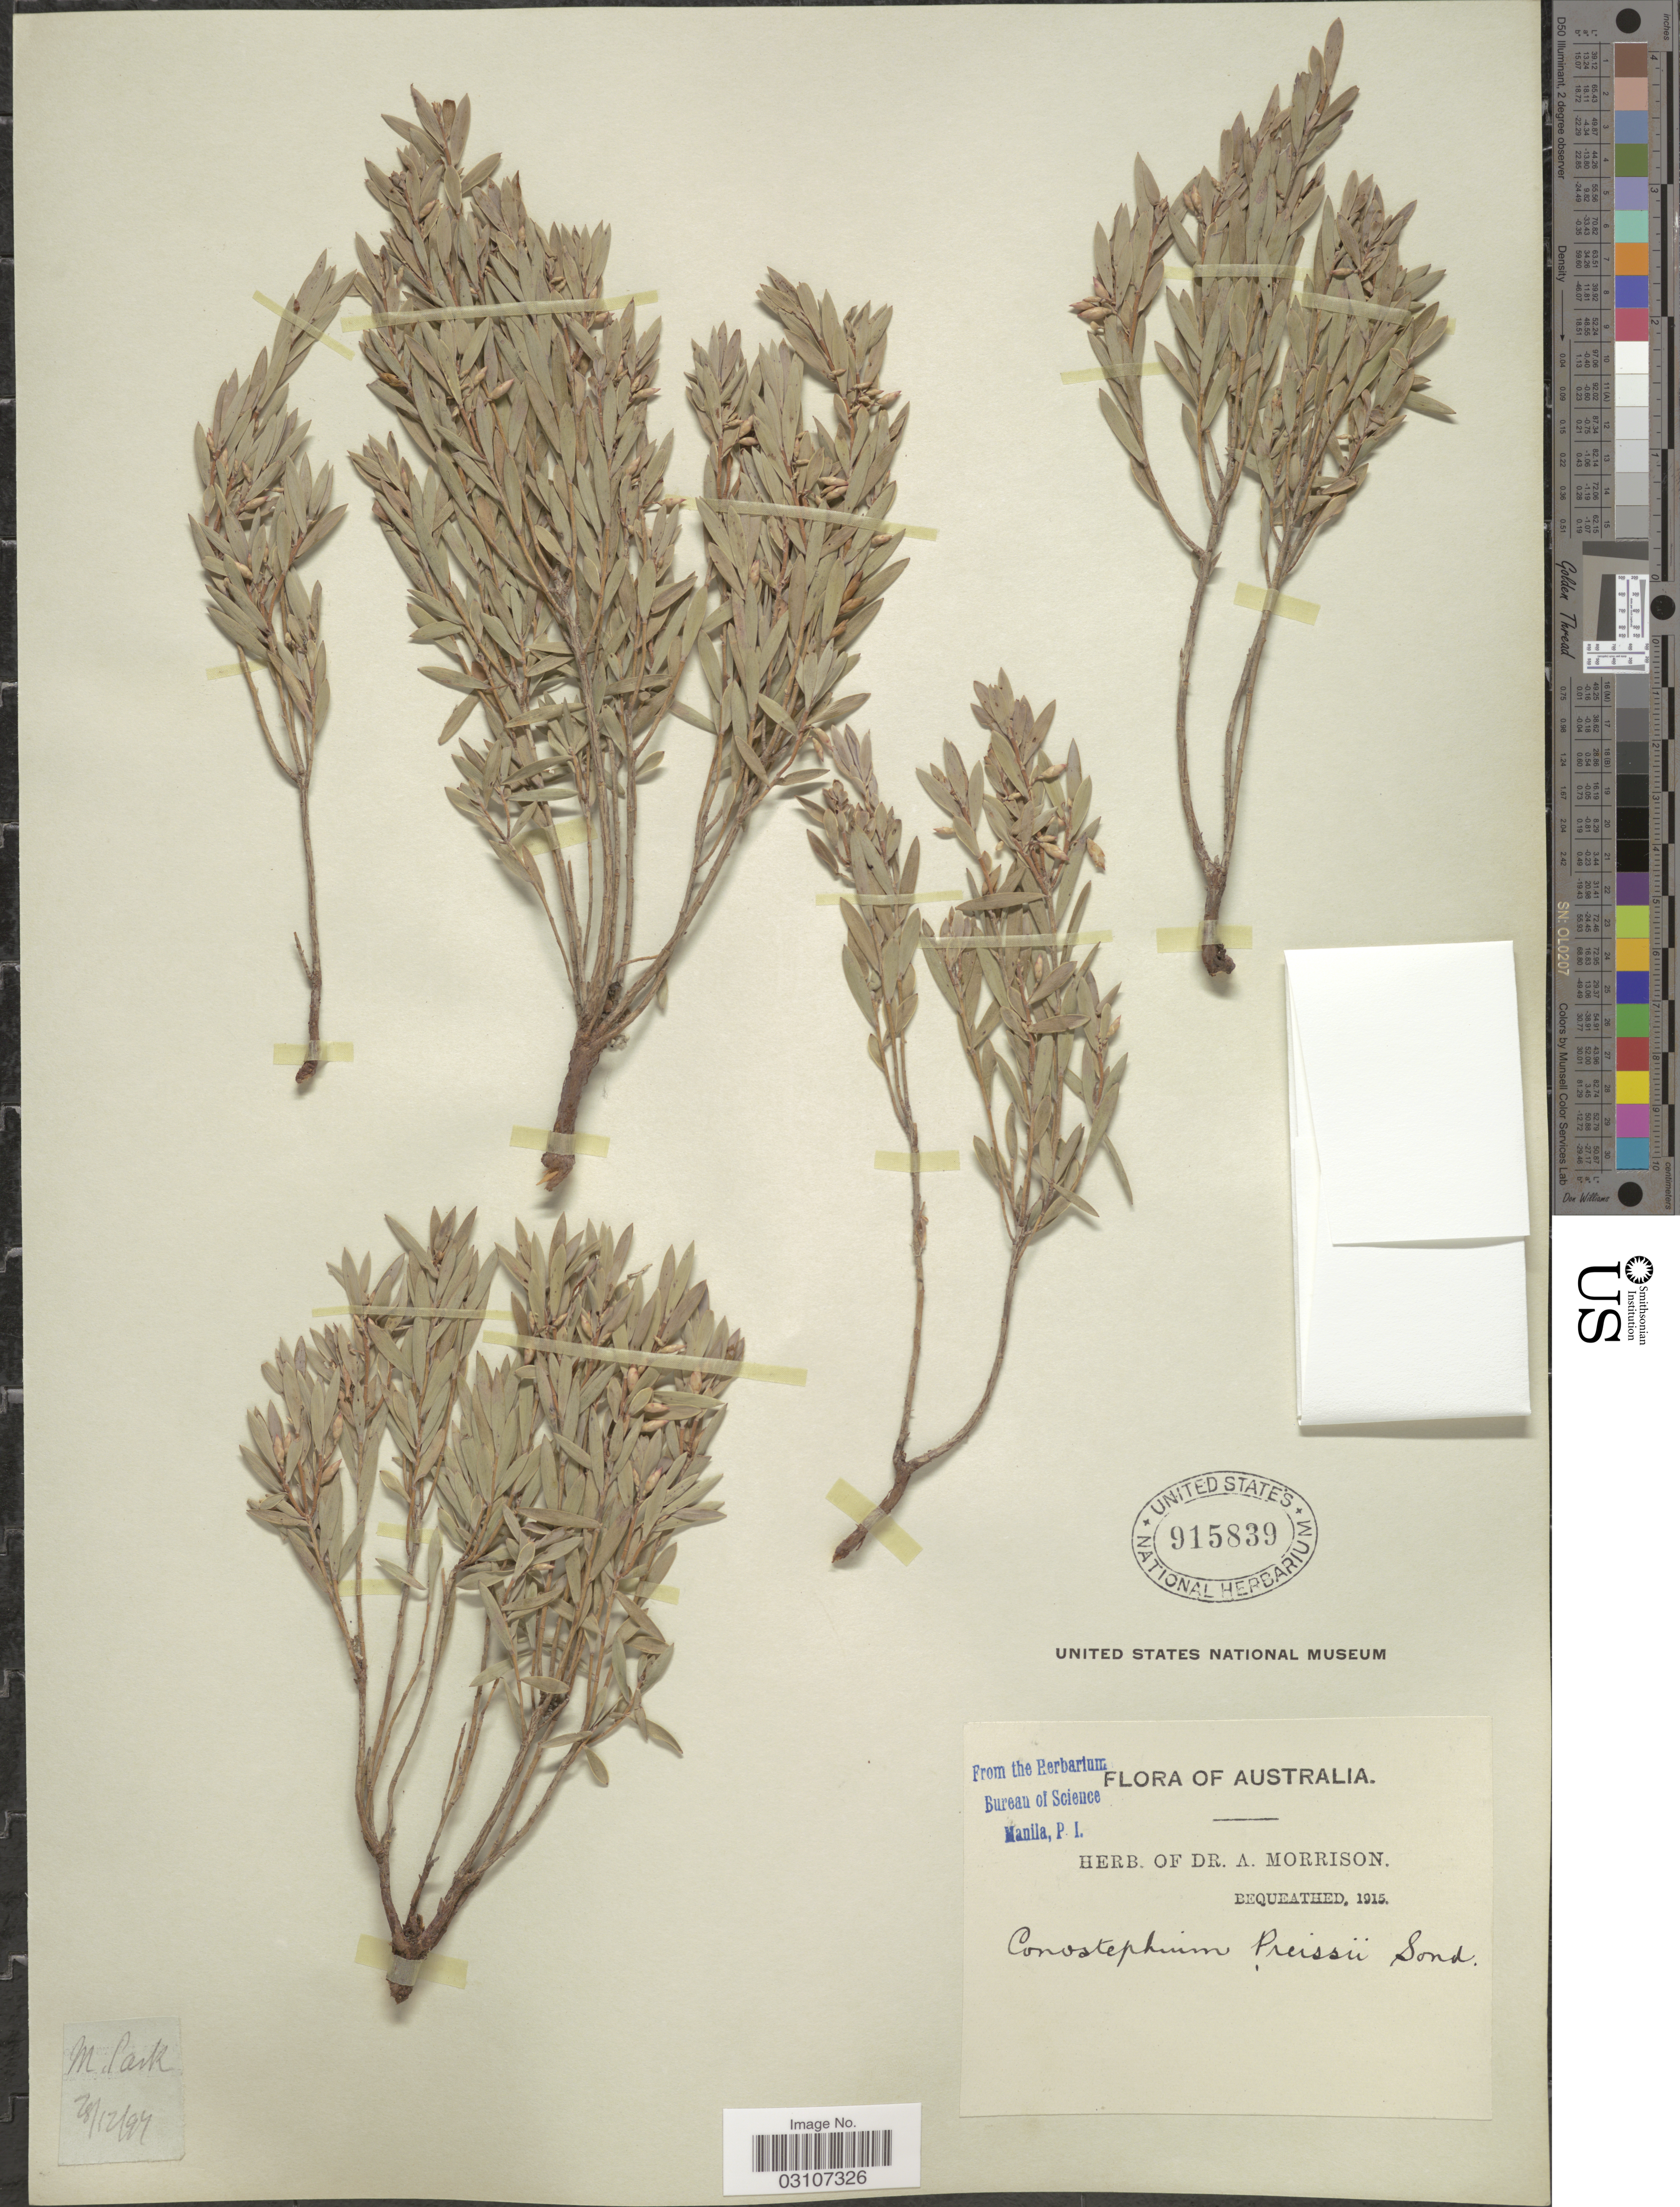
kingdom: Plantae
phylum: Tracheophyta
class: Magnoliopsida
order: Ericales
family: Ericaceae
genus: Conostephium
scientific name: Conostephium preisii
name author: Sond.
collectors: ex herb. Dr. A. Morrison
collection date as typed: Transcribed d/m/y: 28/12/97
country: Australia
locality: M. Park.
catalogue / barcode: US 915839